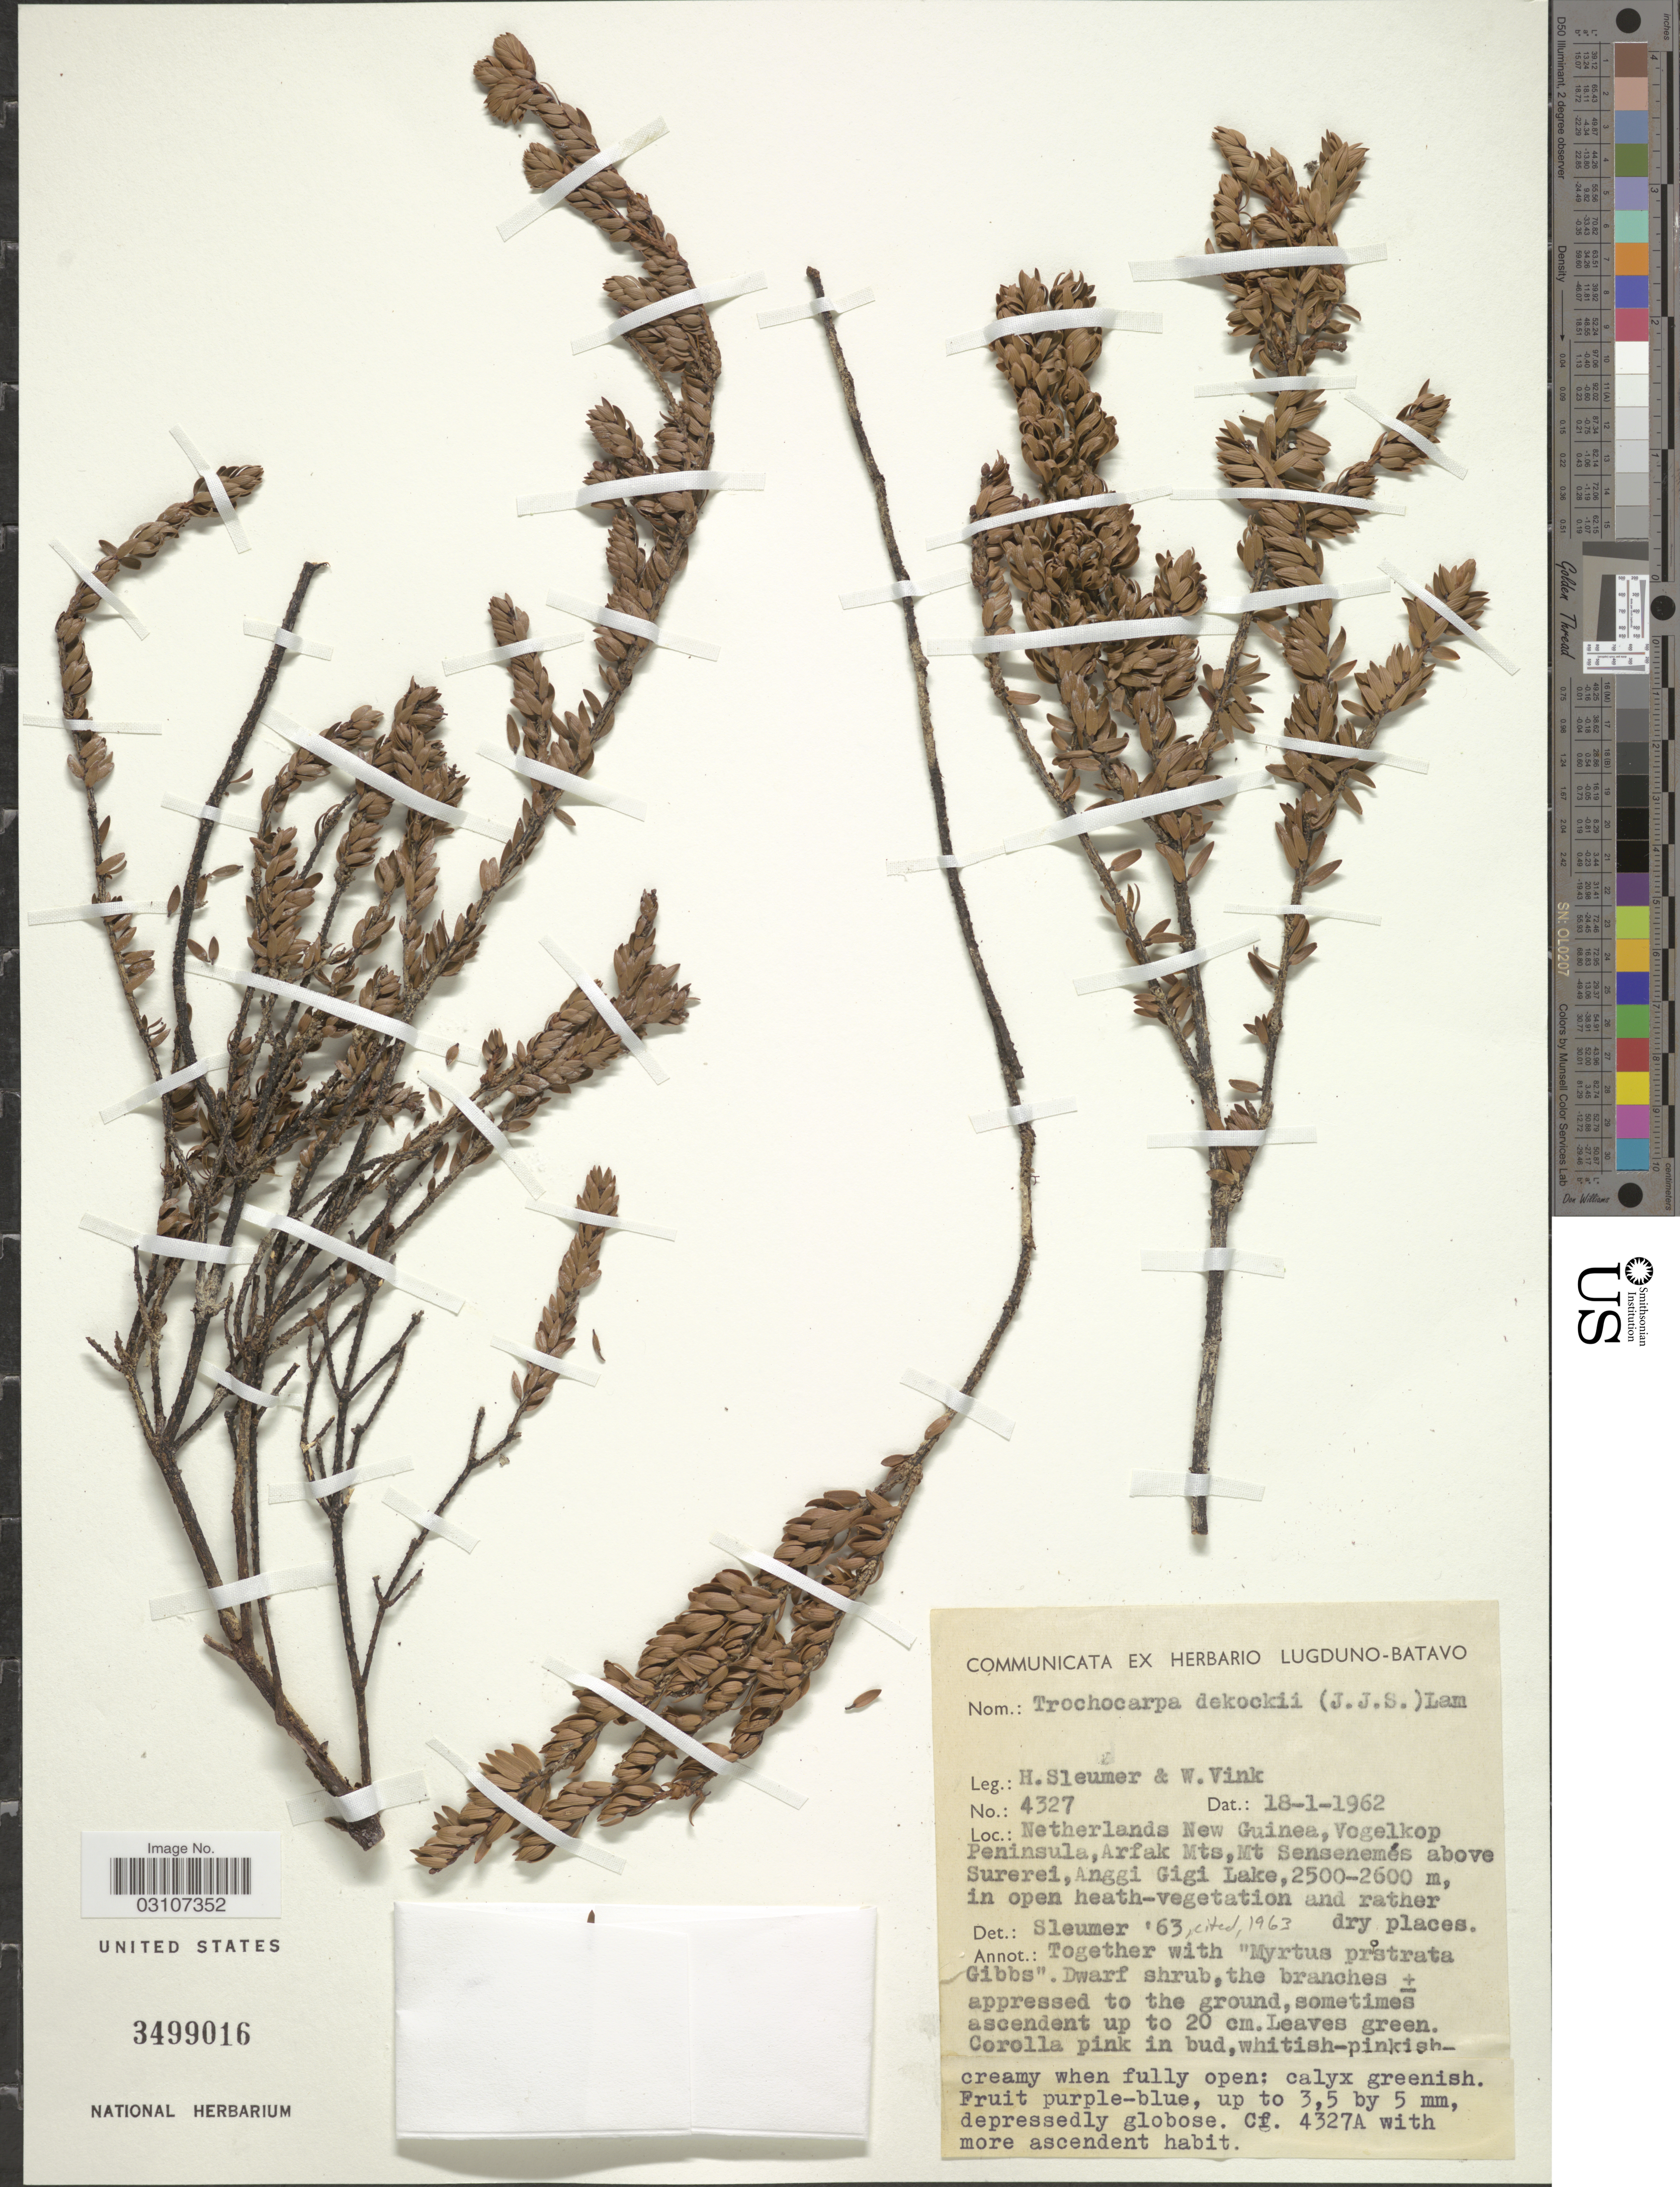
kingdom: Plantae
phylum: Tracheophyta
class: Magnoliopsida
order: Ericales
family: Ericaceae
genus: Trochocarpa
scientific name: Trochocarpa dekockii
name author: (J.J. Sm.) H.J. Lam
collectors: H. O. Sleumer & W. Vink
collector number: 4327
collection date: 1962-01-18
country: Indonesia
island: New Guinea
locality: Netherlands New Guinea, Vogelkop Peninsula, Arfak Mts, Mt Sensenemés above Surerei, Anggi Gigi Lake.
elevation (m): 2500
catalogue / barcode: US 3499016